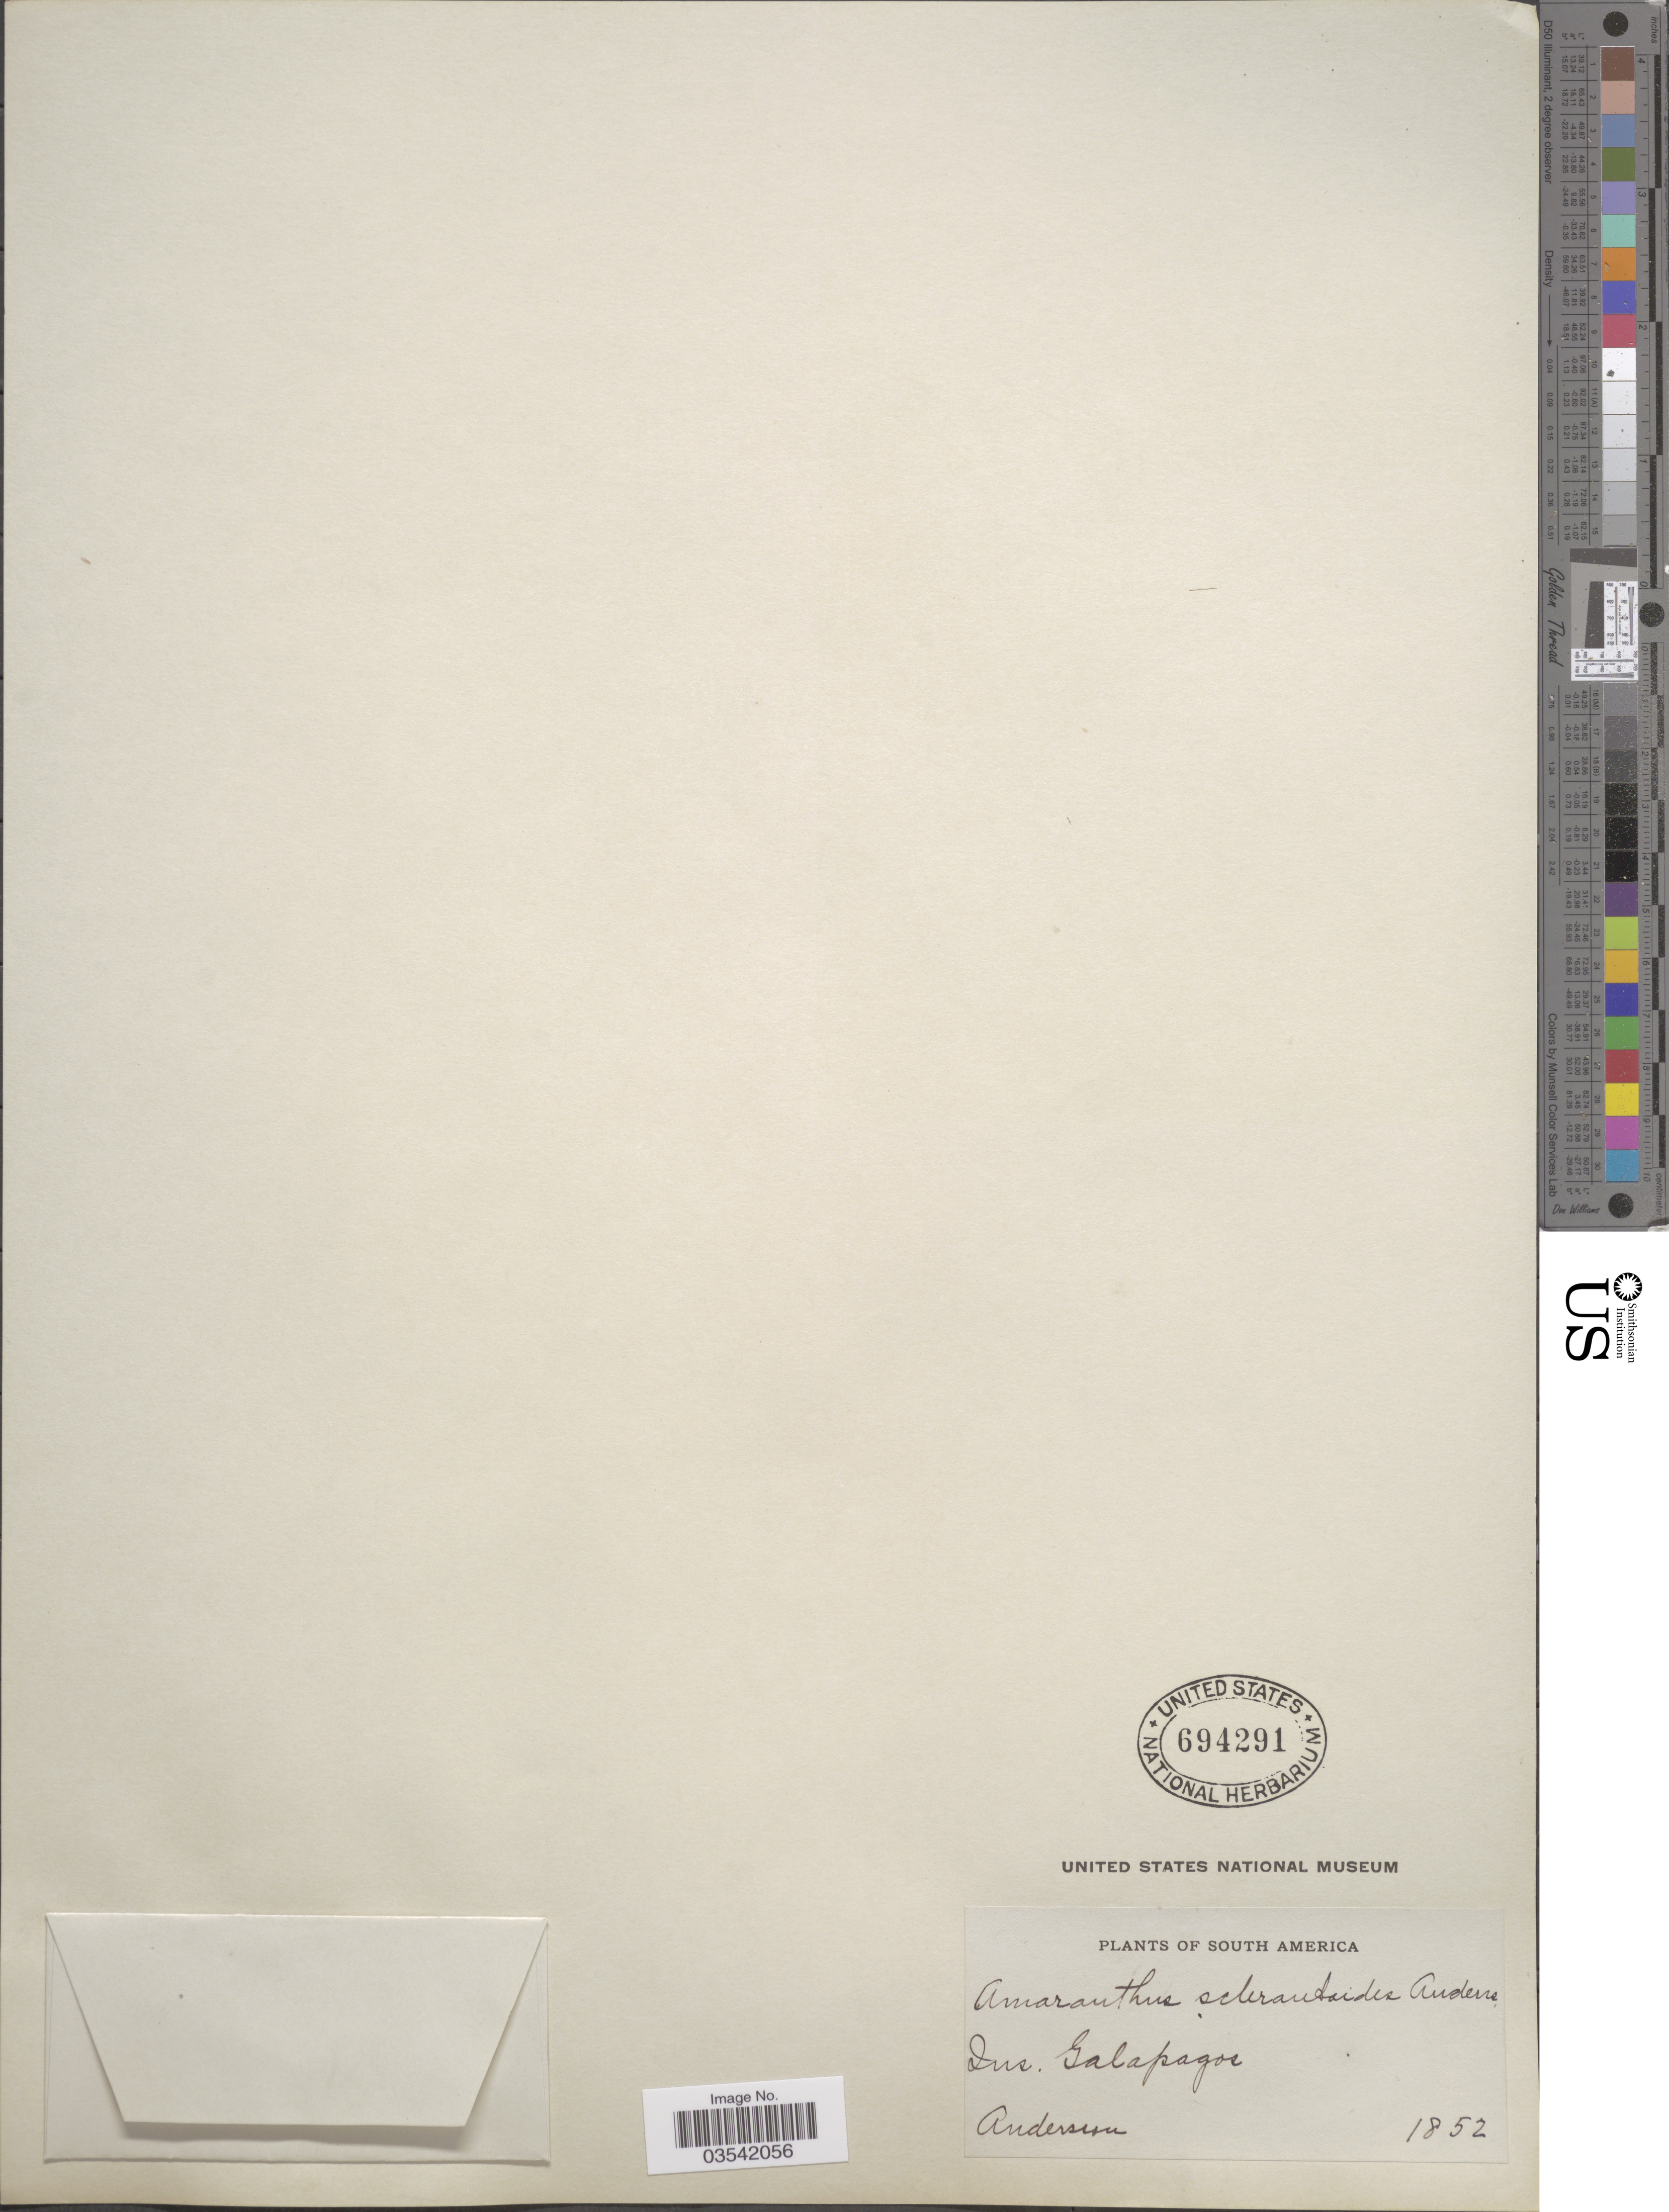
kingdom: Plantae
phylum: Tracheophyta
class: Magnoliopsida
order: Caryophyllales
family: Amaranthaceae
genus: Amaranthus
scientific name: Amaranthus sclerantoides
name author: (Andersson) Andersson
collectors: -- Anderson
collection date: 1852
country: Ecuador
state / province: Colón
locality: Ins. Galapagos.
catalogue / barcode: US 694291